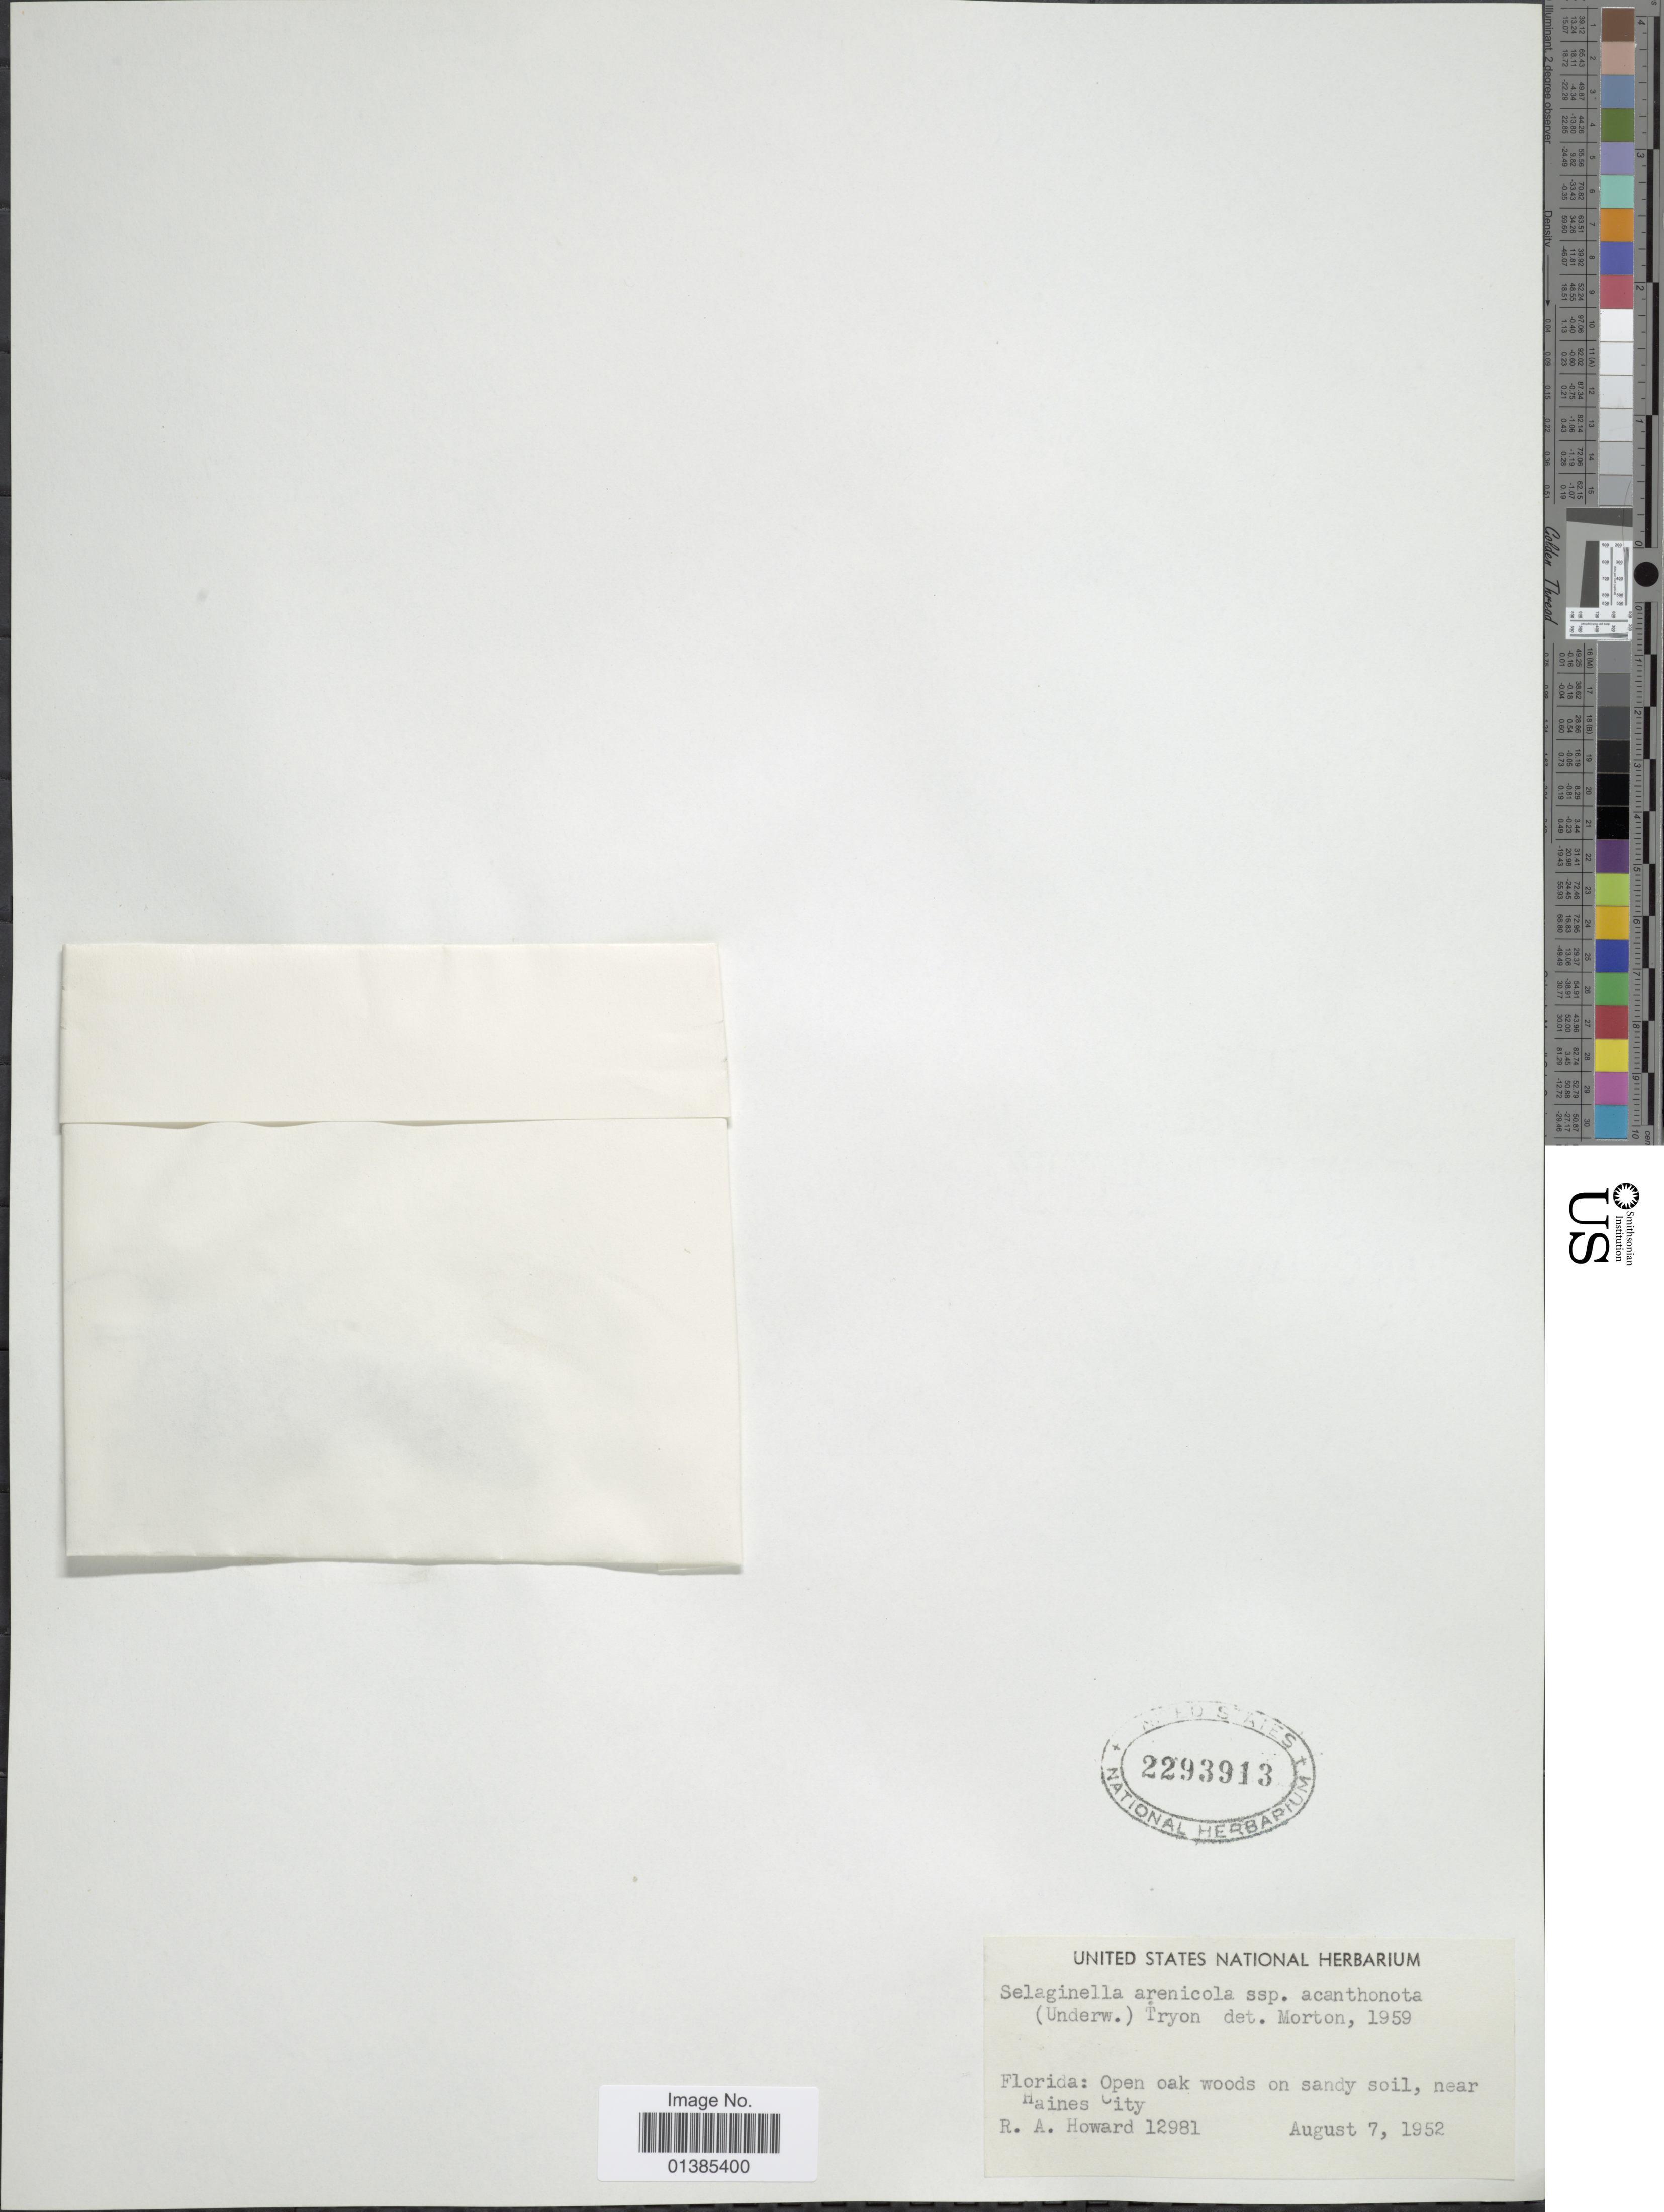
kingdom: Plantae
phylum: Tracheophyta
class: Lycopodiopsida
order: Selaginellales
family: Selaginellaceae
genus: Selaginella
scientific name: Selaginella arenicola subsp. acanthonota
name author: (Underw.) R.M. Tryon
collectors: R. A. Howard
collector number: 12981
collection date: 1952-08-07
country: United States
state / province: Florida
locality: Near Haines City.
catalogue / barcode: US 2293913